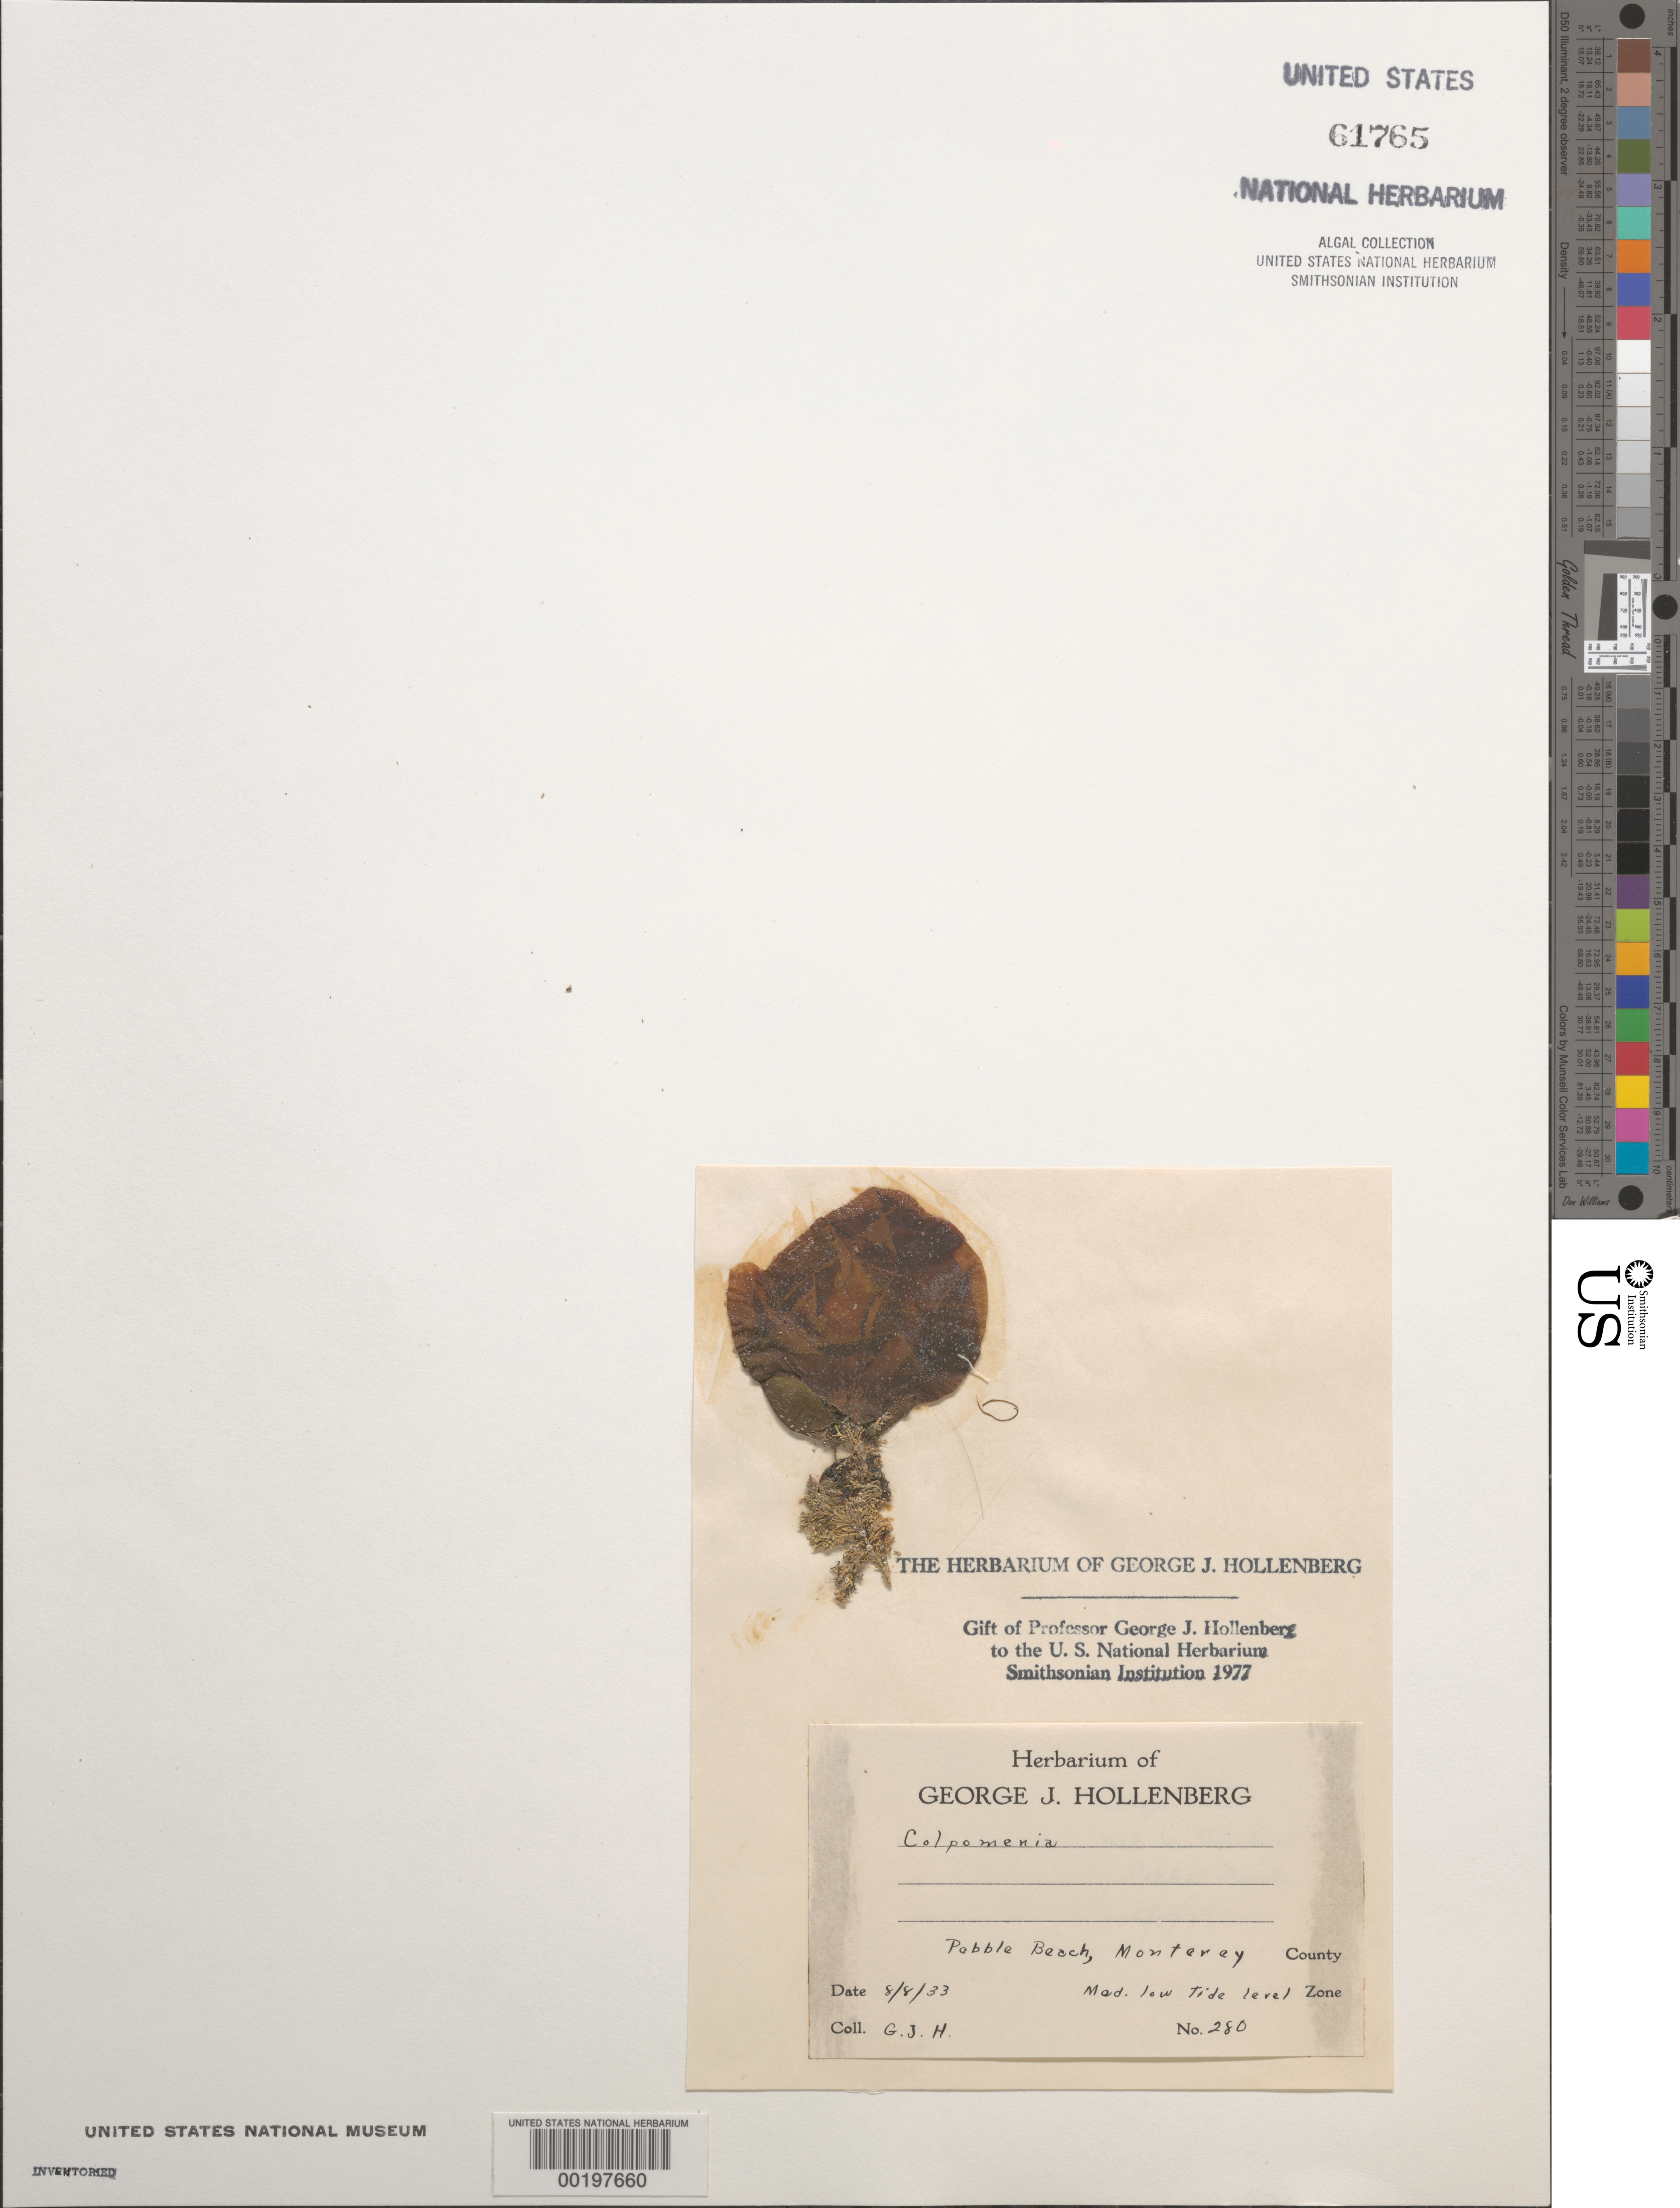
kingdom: Chromista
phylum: Ochrophyta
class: Phaeophyceae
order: Scytosiphonales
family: Scytosiphonaceae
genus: Colpomenia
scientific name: Colpomenia sp.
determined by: Hollenberg, George J.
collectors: G. Hollenberg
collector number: GJH 280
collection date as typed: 08 Aug 1933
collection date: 1933-08-08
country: United States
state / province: California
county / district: Monterey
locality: Pebble Beach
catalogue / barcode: US 61765